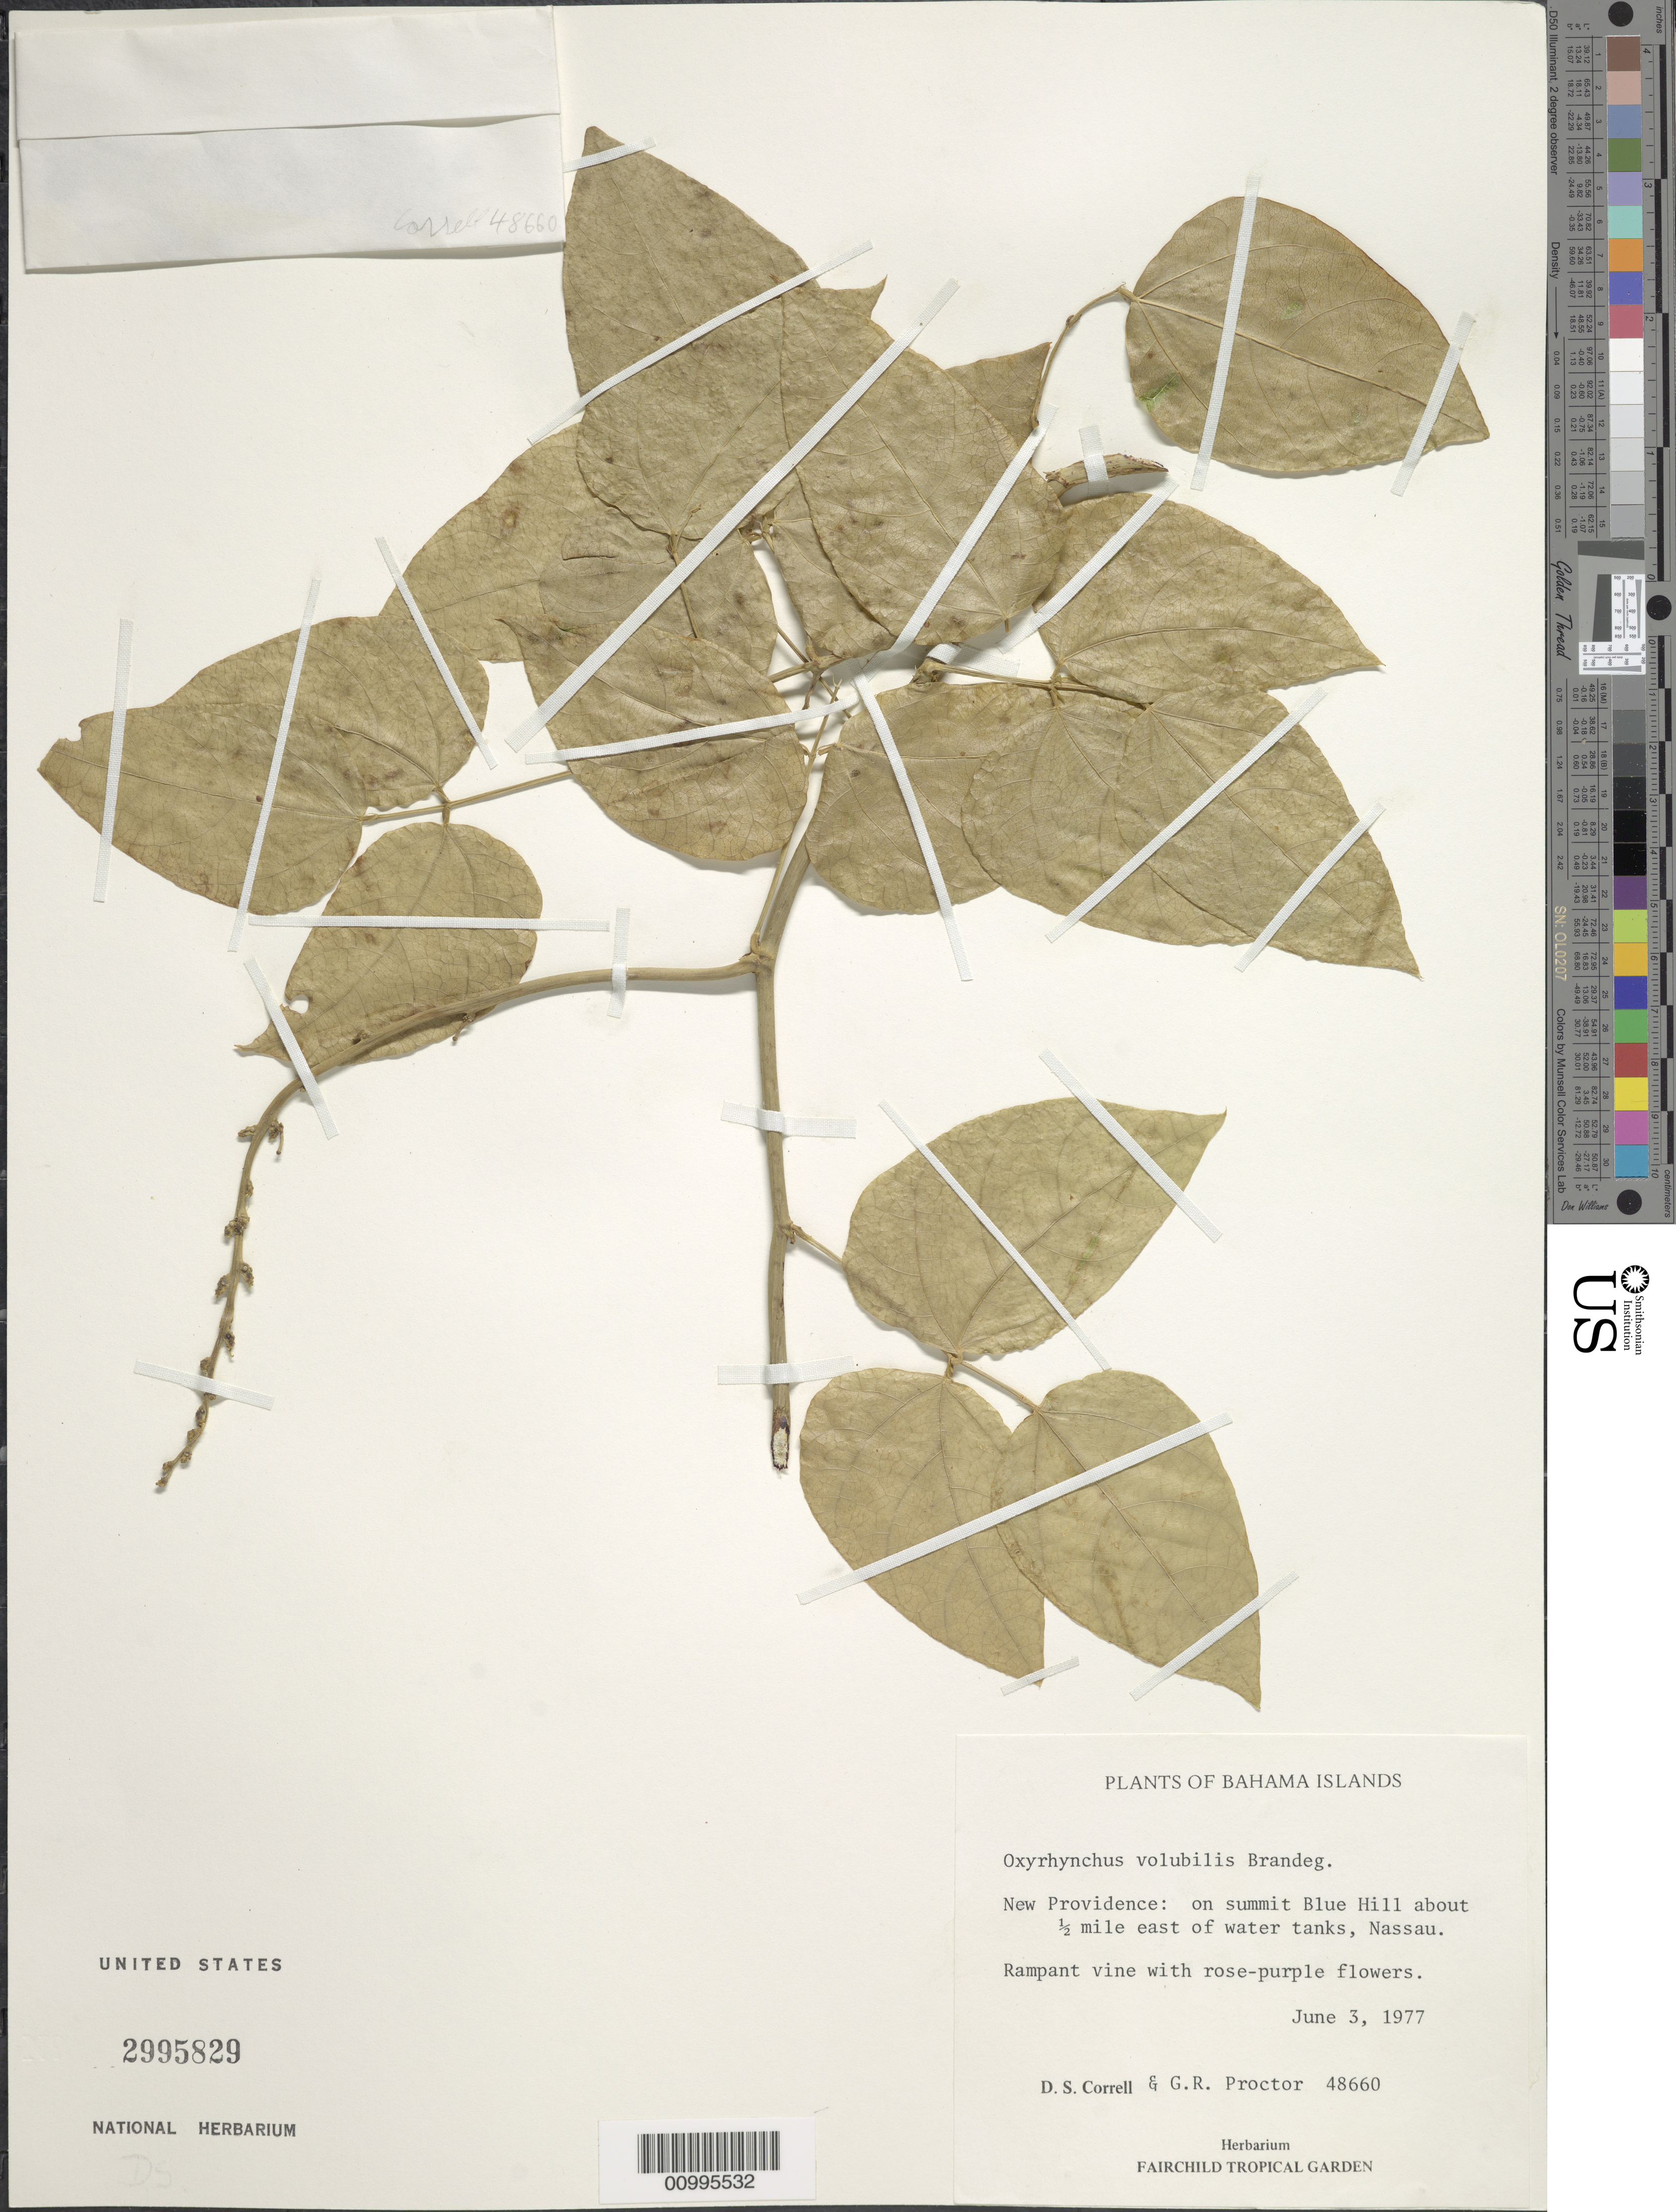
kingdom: Plantae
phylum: Tracheophyta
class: Magnoliopsida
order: Fabales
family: Fabaceae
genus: Oxyrhynchus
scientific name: Oxyrhynchus volubilis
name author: Brandegee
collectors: D. S. Correll & G. R. Proctor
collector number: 48660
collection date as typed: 03 Jun 1977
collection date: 1977-06-03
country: Bahamas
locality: New Providence: on summit Blue Hill about 1/2 miles east of water tanks, Nassau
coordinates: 0 N, 0 E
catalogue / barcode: US 2995829